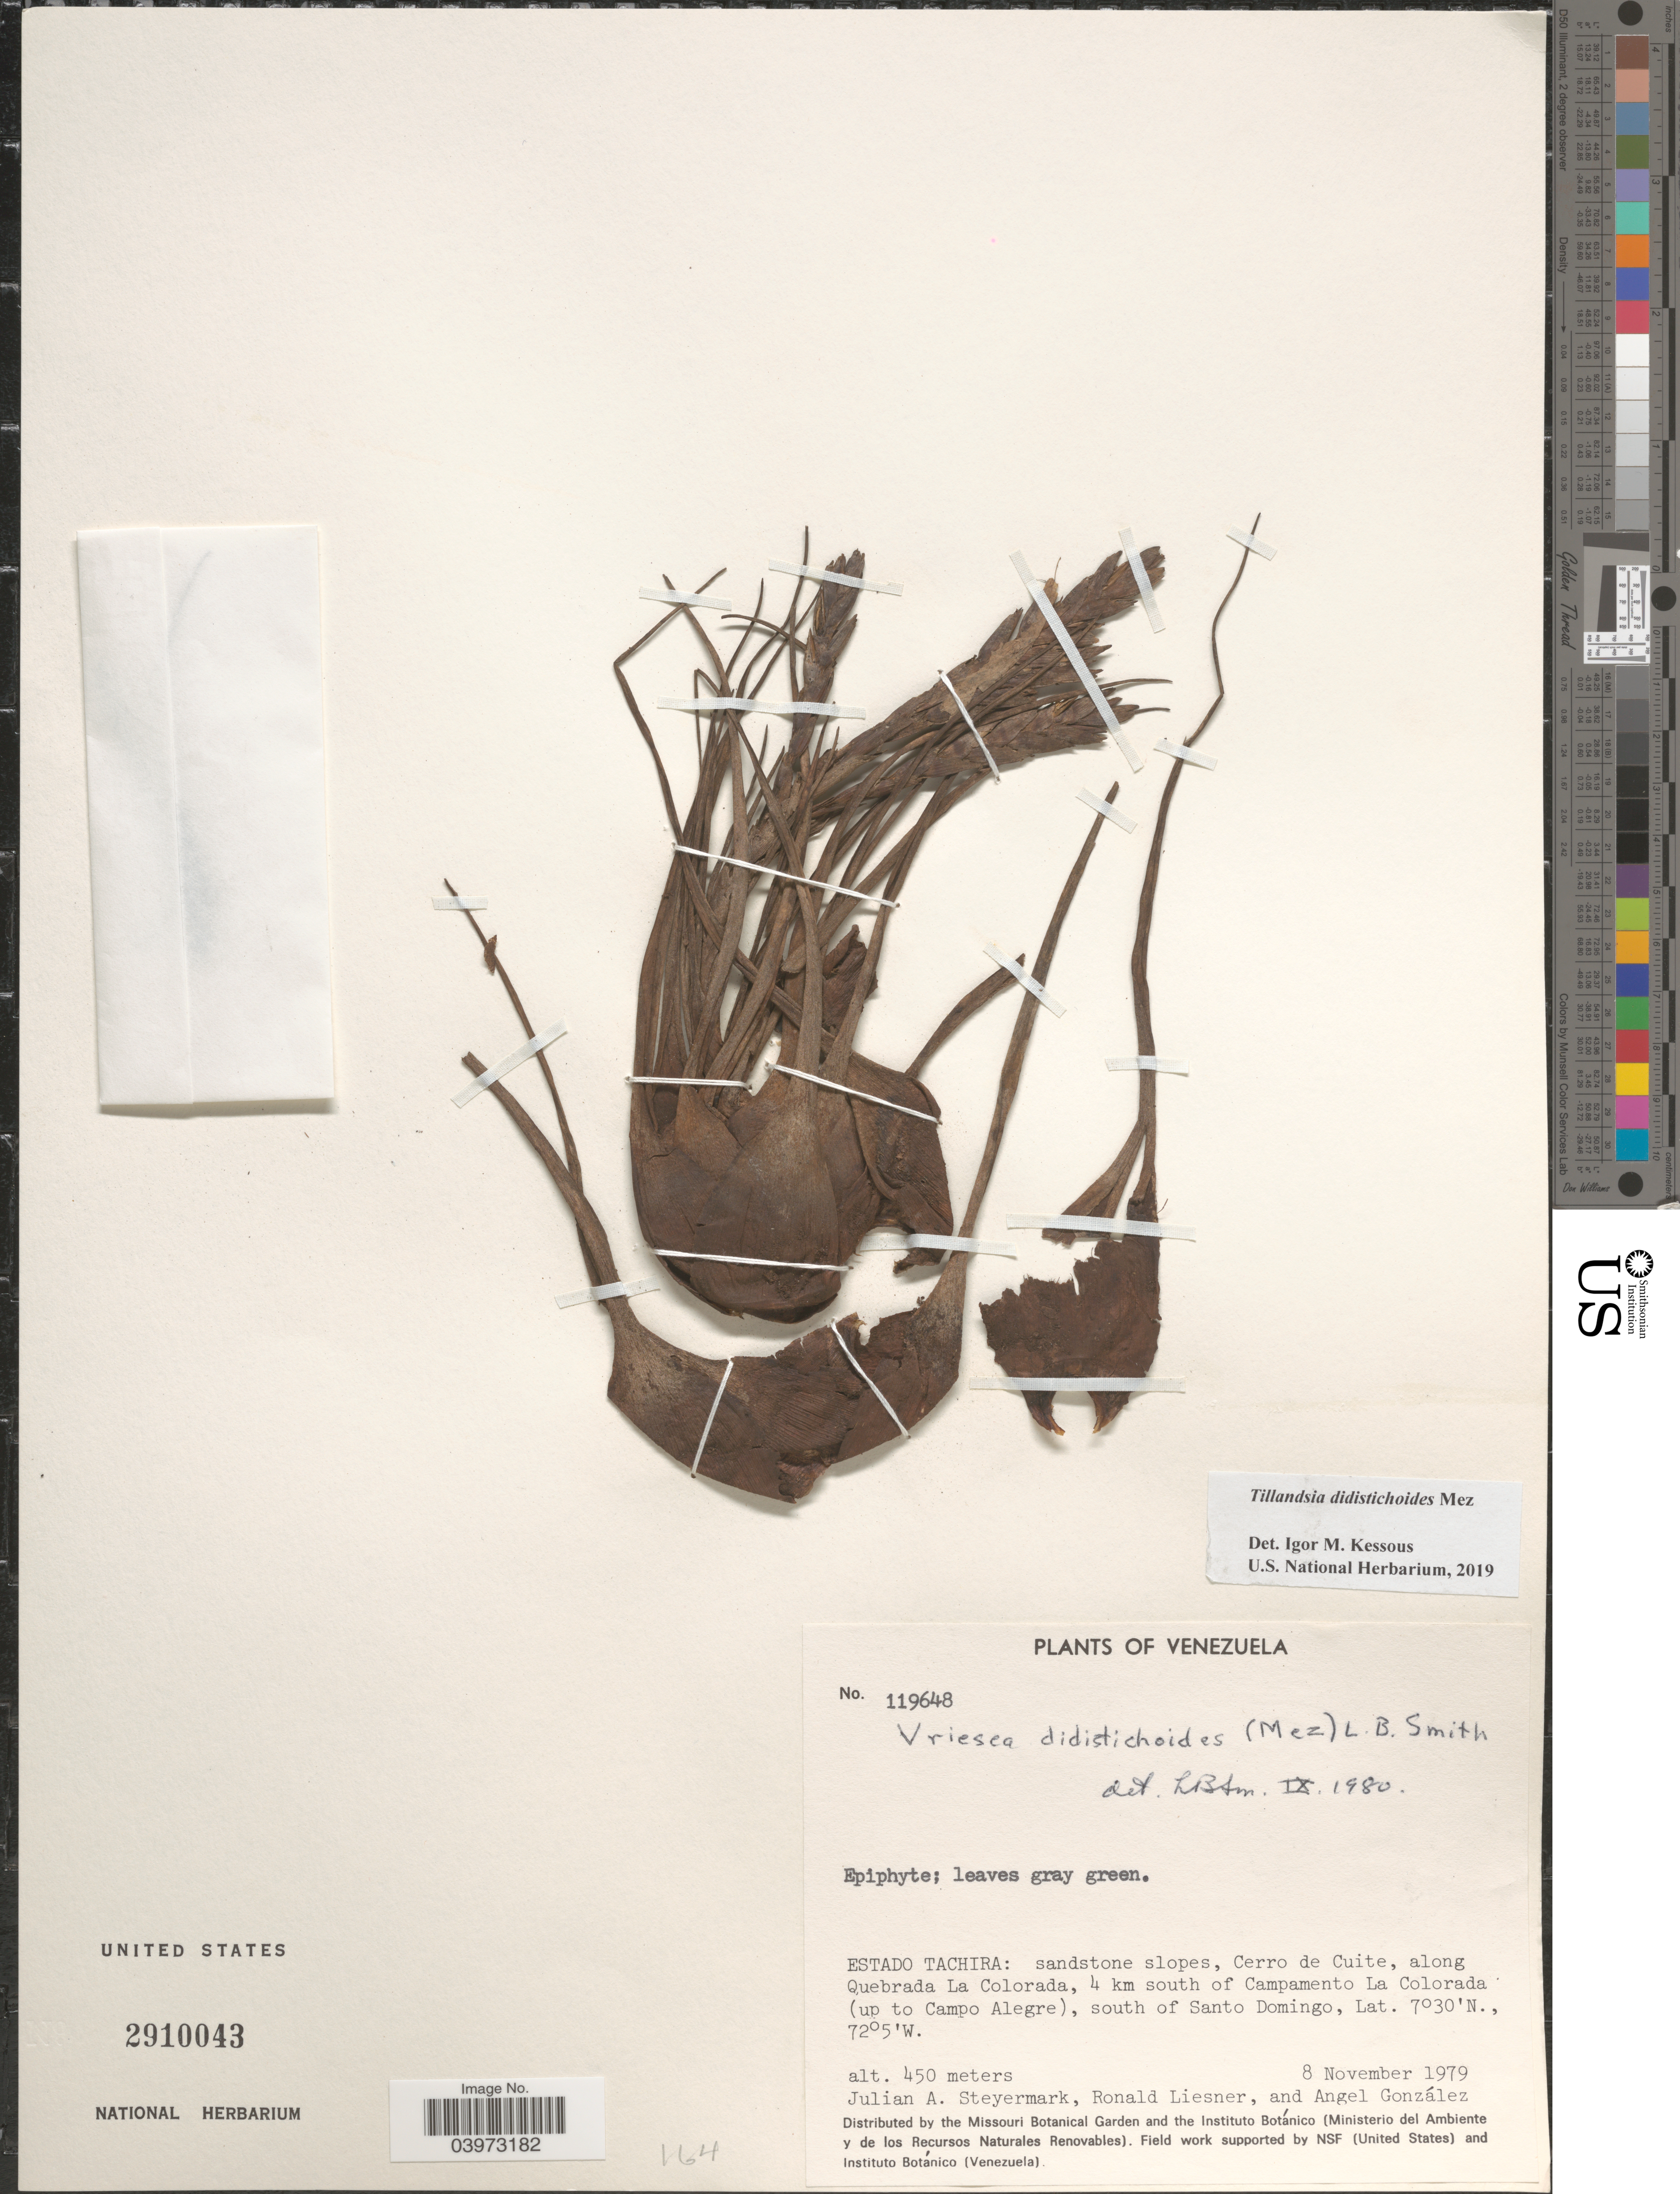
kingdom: Plantae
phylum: Tracheophyta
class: Liliopsida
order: Poales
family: Bromeliaceae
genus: Tillandsia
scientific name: Tillandsia didistichoides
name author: Mez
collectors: J. Steyermark, R. L. Liesner & A. C. González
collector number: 119648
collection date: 1979-11-08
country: Venezuela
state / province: Tachira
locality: Sandstone slopes, Cerro de Cuite, along Quebrada La Colorada, 4 km south of Campamento La Colorada (up to Campo Alegre), south of Santo Domingo.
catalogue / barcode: US 2910043